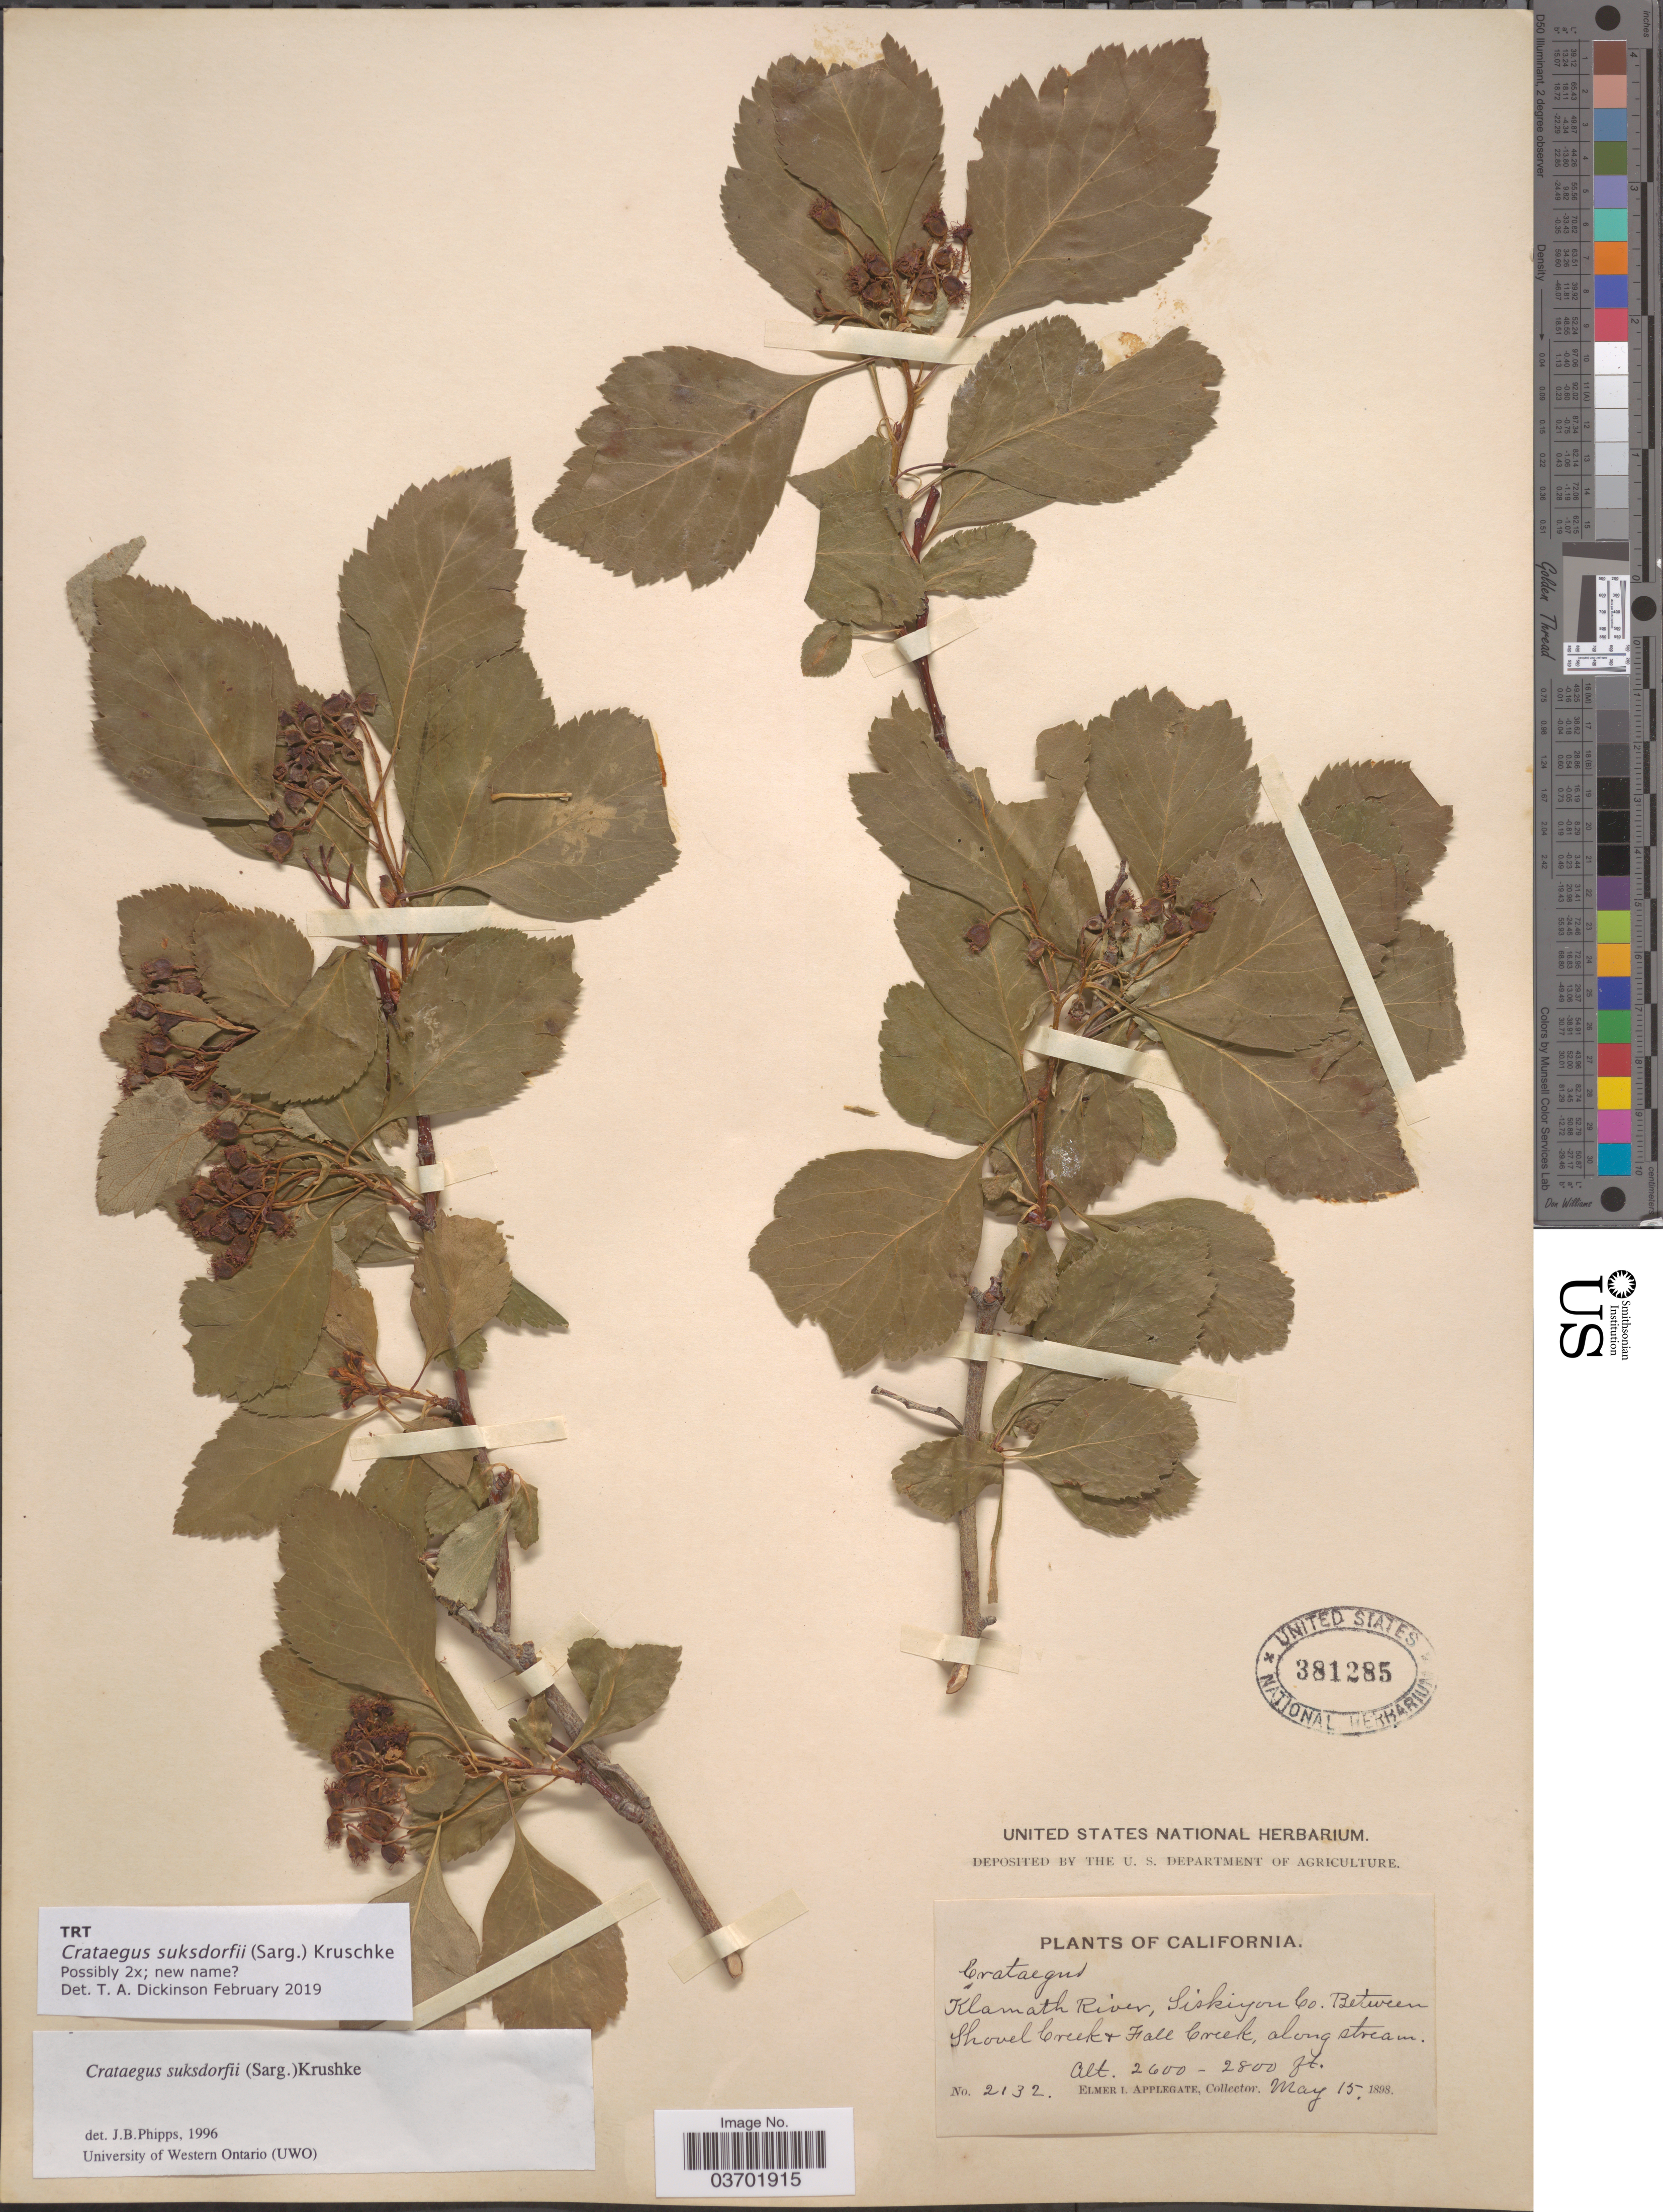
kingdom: Plantae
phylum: Tracheophyta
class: Magnoliopsida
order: Rosales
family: Rosaceae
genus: Crataegus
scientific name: Crataegus suksdorfii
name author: (Sarg.) Kruschke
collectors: E. I. Applegate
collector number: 2132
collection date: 1898-05-15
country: United States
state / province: California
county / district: Siskiyou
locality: Klamath River, Siskiyou Co. Between Shovel Creek & Fall Creek, along stream.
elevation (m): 792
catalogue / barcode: US 381285